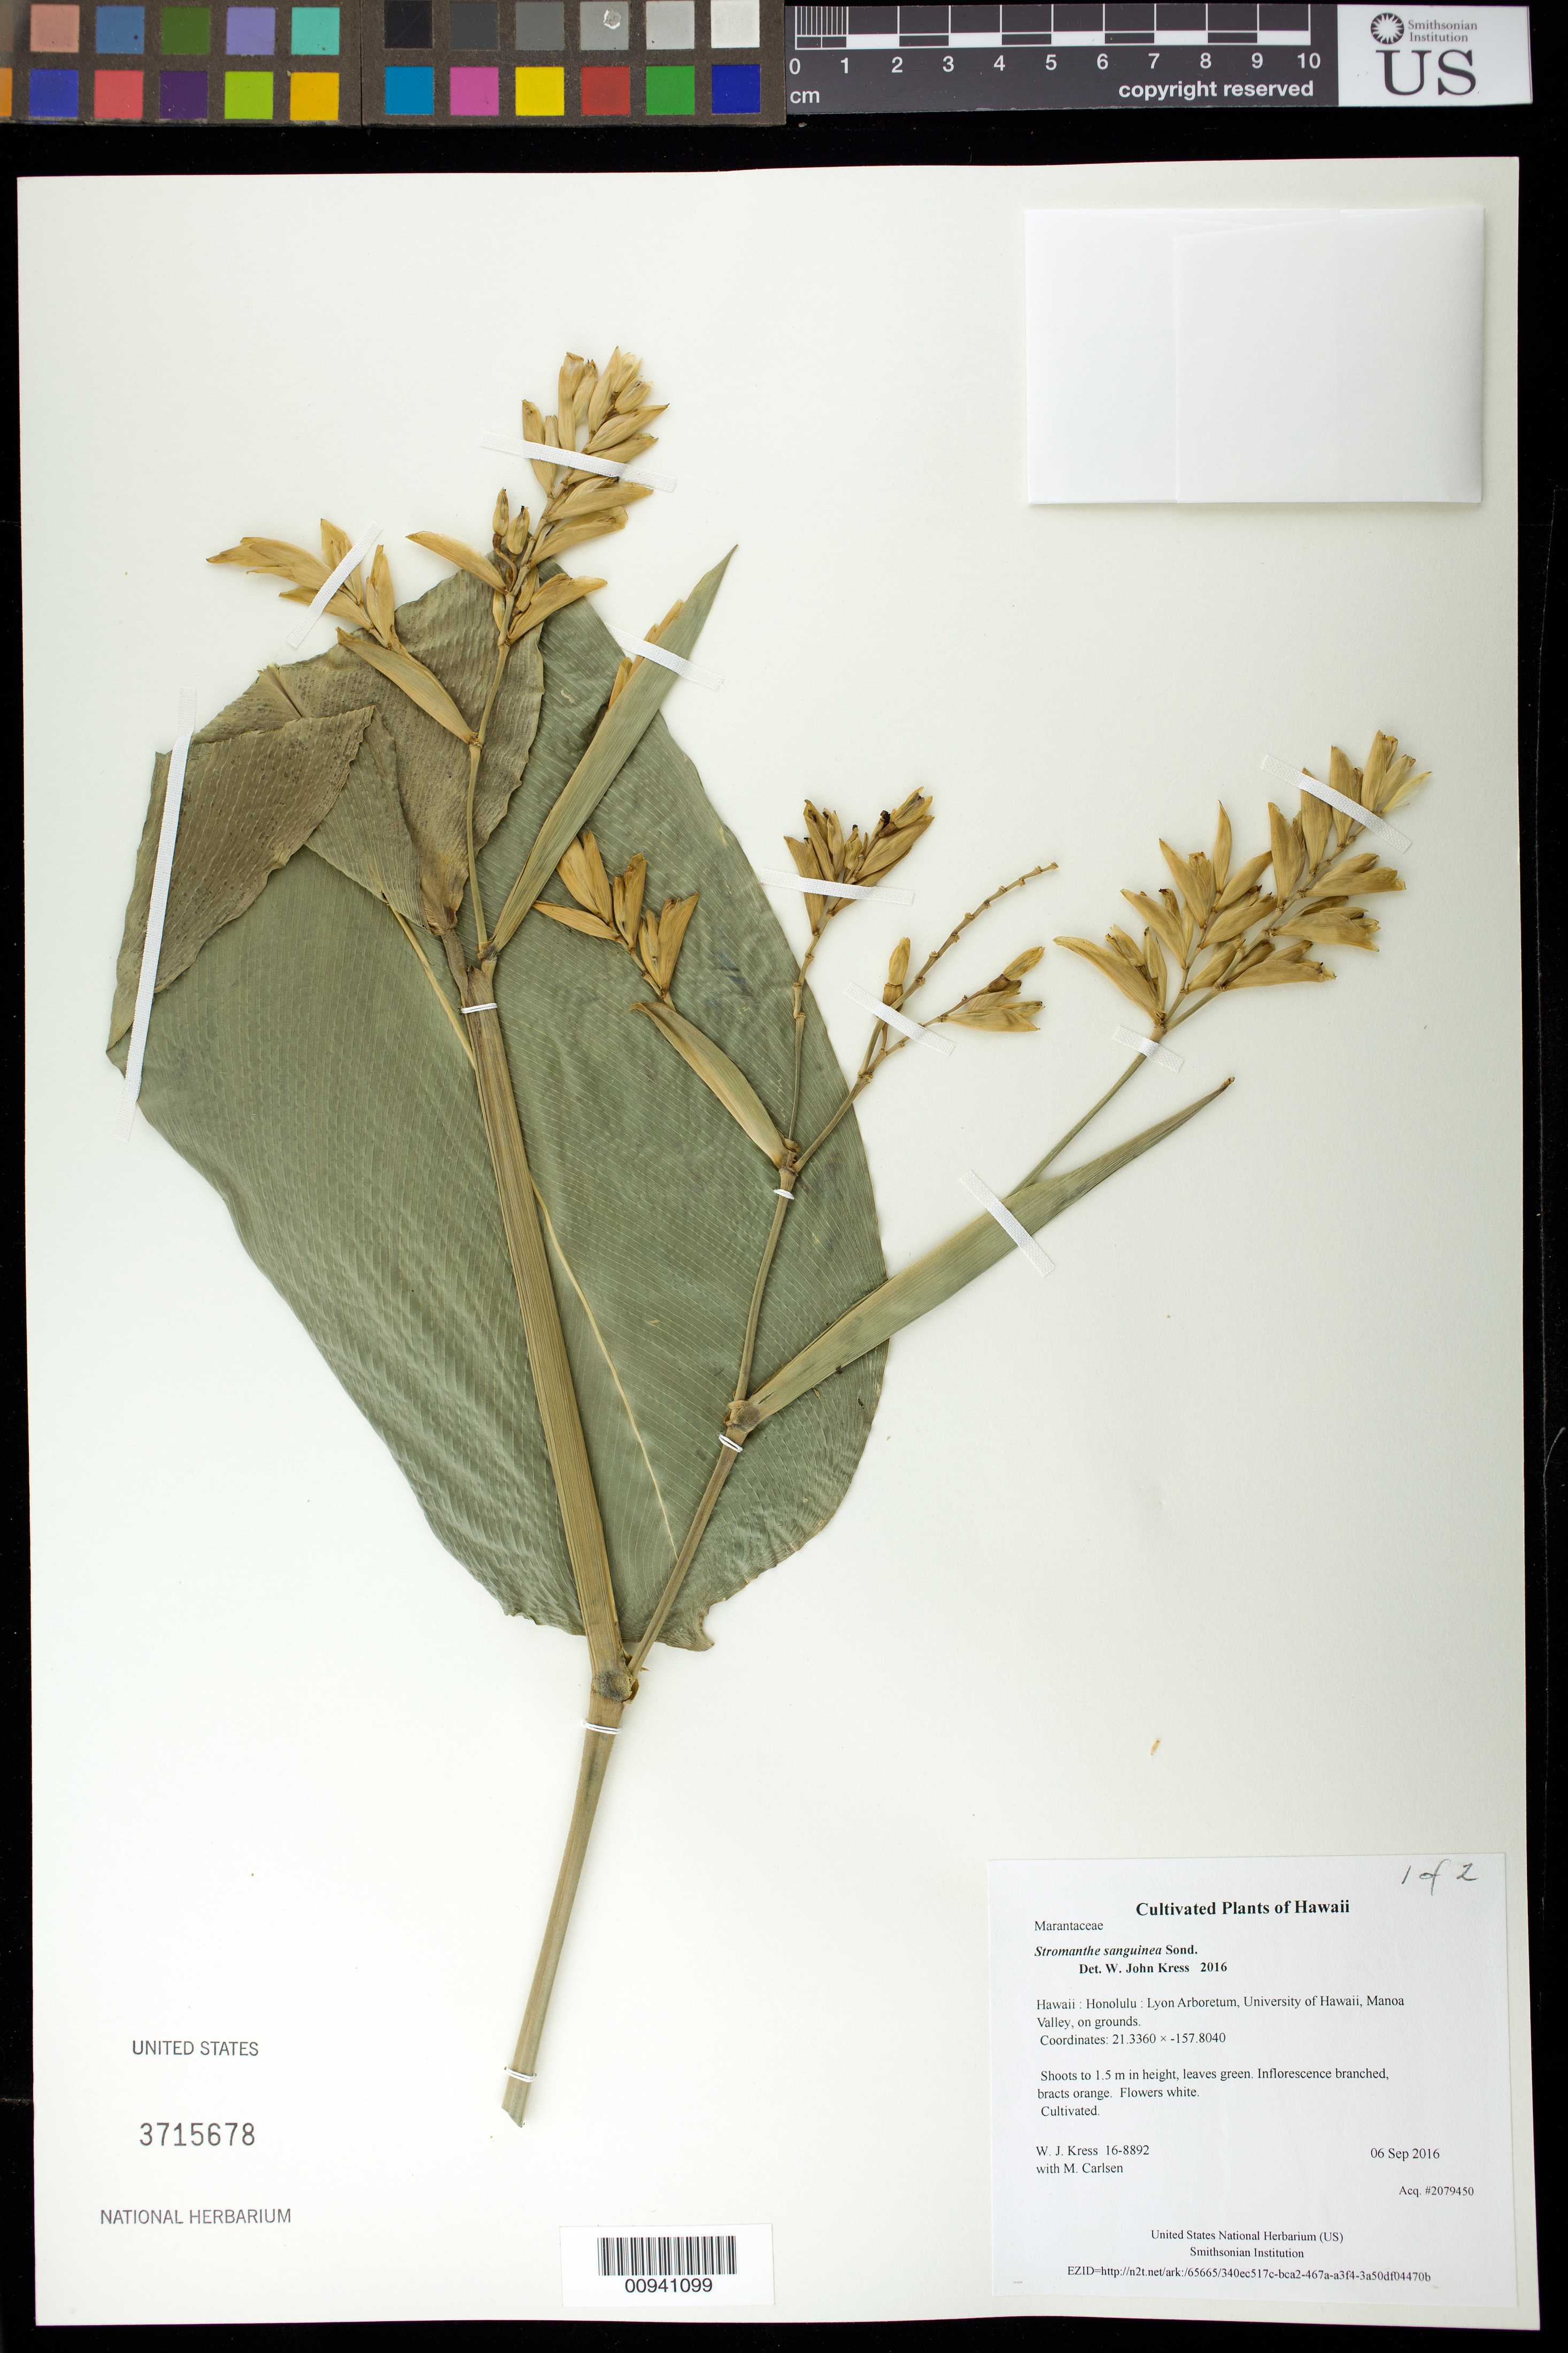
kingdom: Plantae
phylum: Tracheophyta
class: Liliopsida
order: Zingiberales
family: Marantaceae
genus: Stromanthe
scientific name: Stromanthe sanguinea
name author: Sond.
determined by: Kress, W. J., (US), Smithsonian Institution - National Museum of Natural History (UNITED STATES)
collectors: W. J. Kress & M. M. Carlsen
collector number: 16-8892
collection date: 2016-09-06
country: United States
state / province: Hawaii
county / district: Honolulu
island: Oahu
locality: Lyon Arboretum, University of Hawaii, Manoa Valley, on grounds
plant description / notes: Frozen tissue stored in Biorepository at AG5NN59; dried tissue stored at AG5NN60.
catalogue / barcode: US 3715678